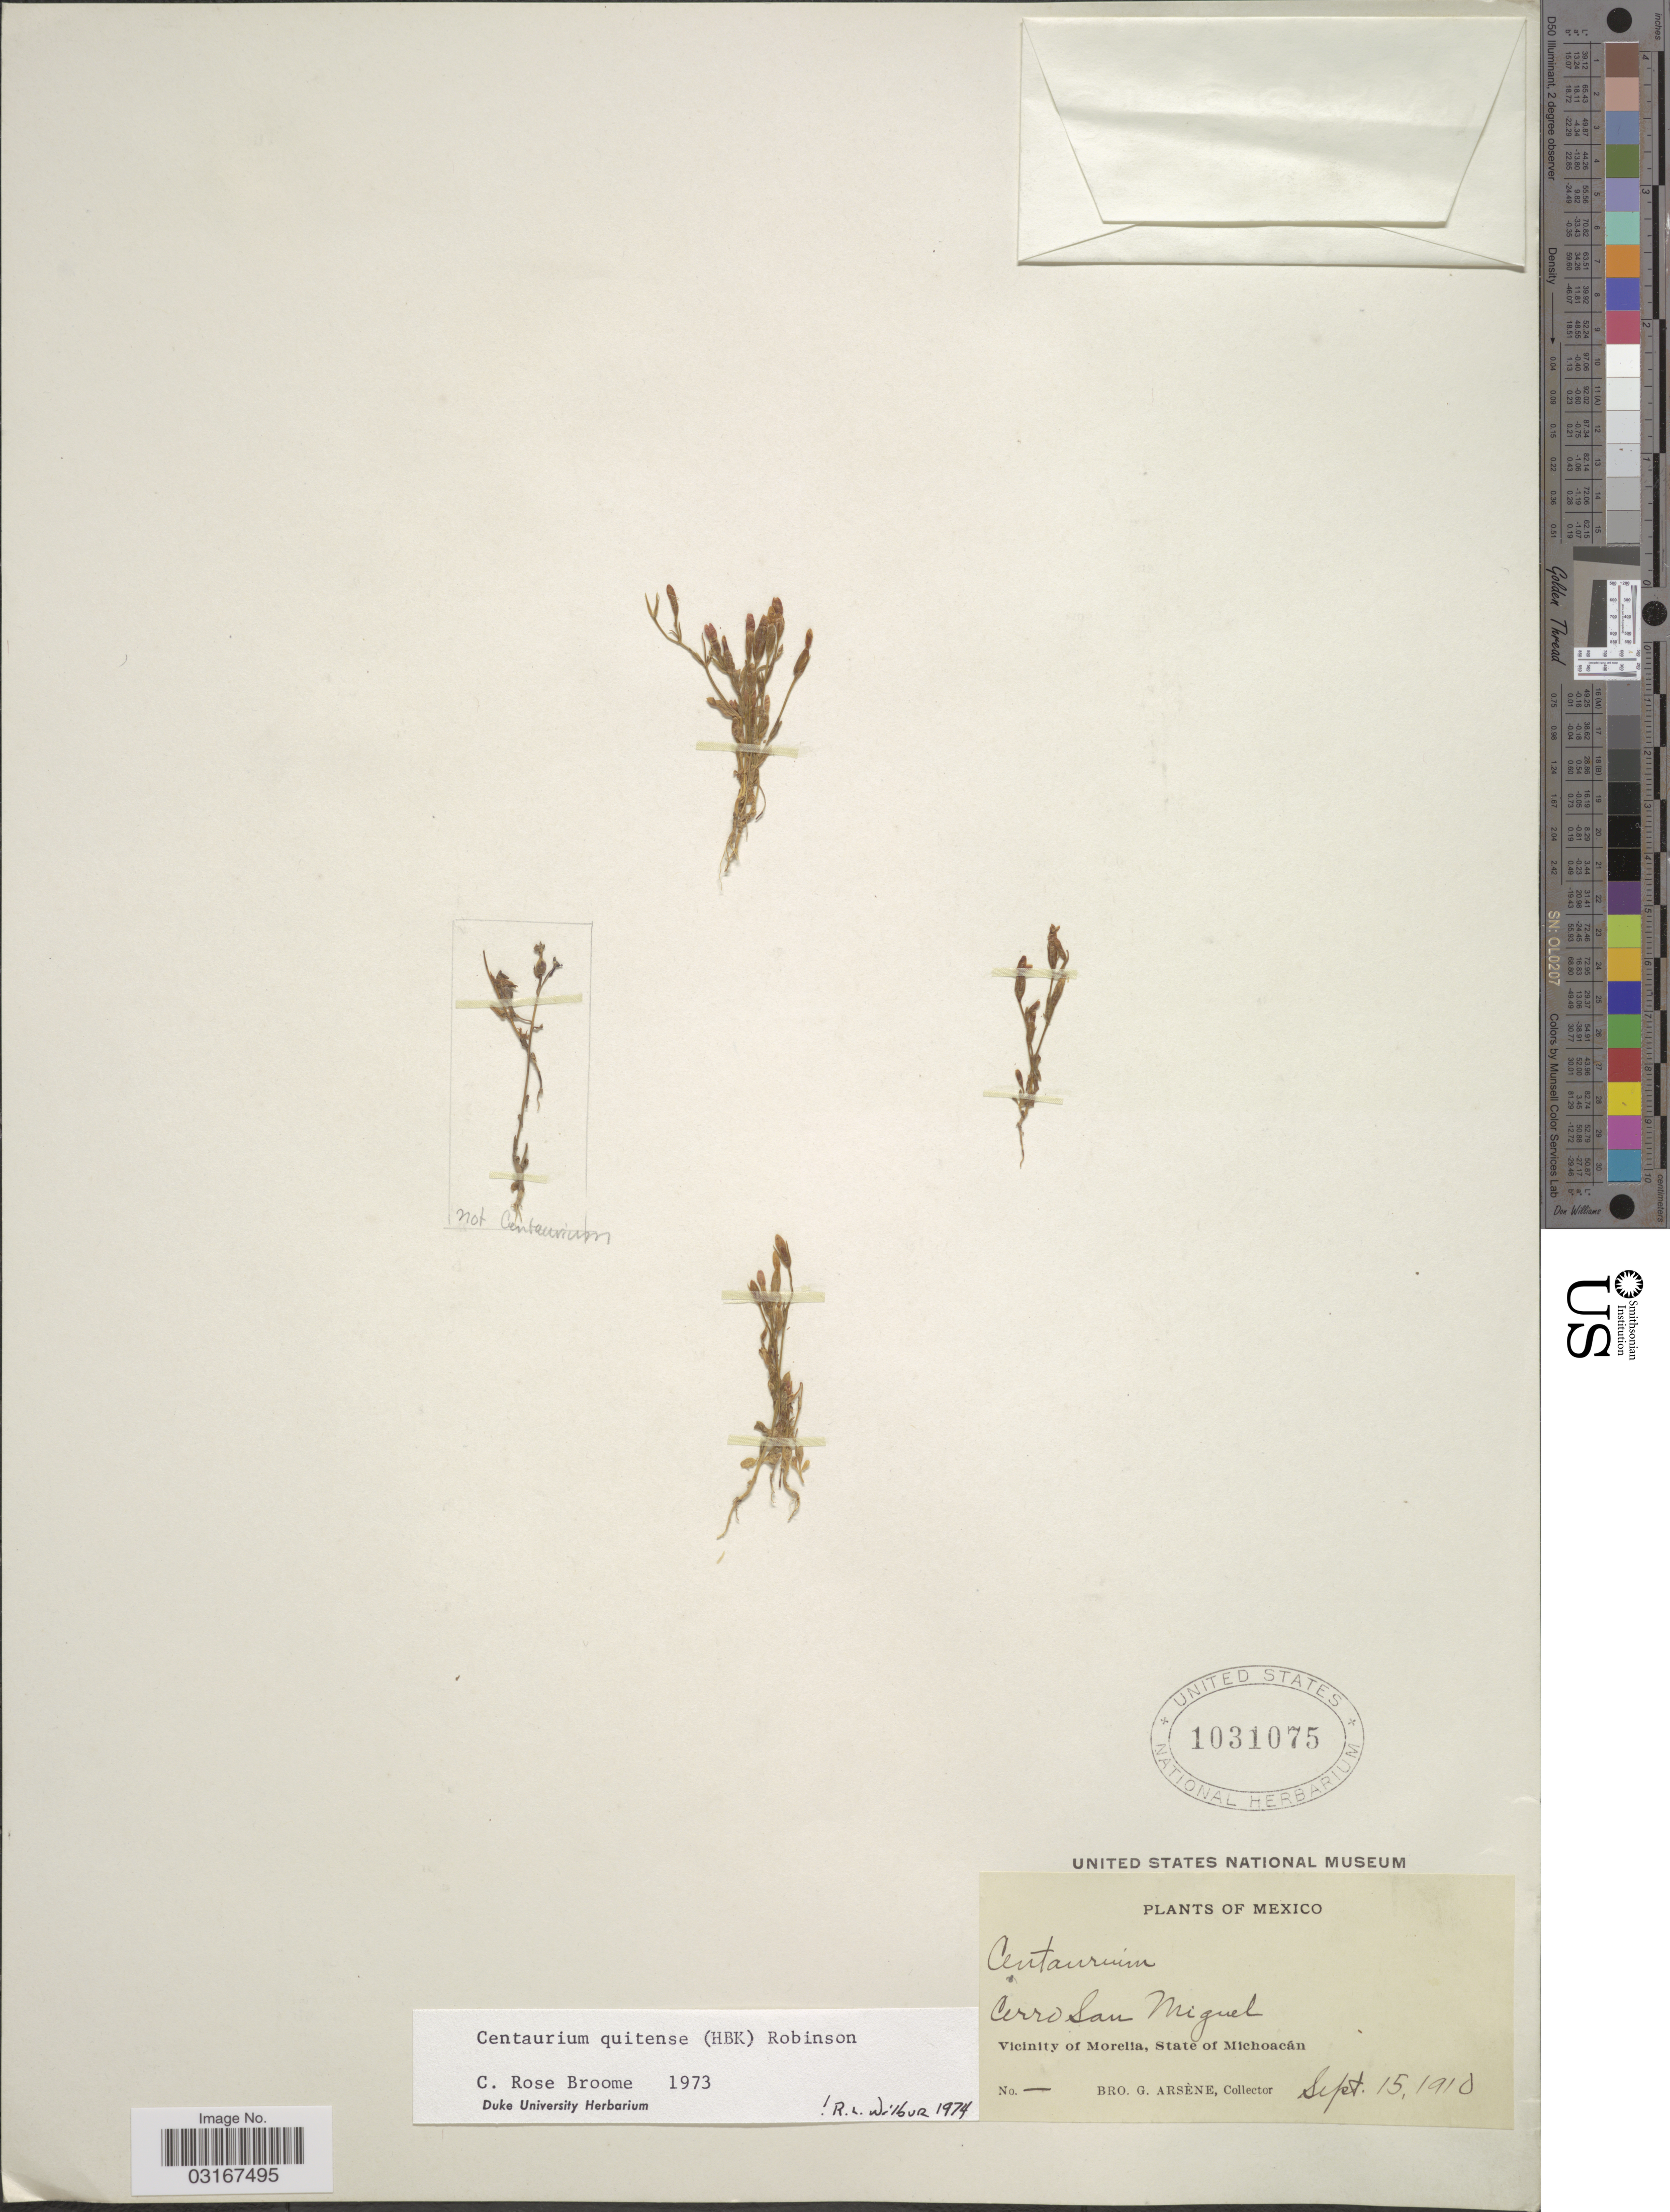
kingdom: Plantae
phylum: Tracheophyta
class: Magnoliopsida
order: Gentianales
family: Gentianaceae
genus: Centaurium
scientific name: Centaurium quitense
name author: (Kunth) B.L. Rob.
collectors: Bro. G. Arsène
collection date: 1910-09-15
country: Mexico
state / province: Michoacán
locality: Cerro San Miguel. Vicinity of Morelia.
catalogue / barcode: US 1031075